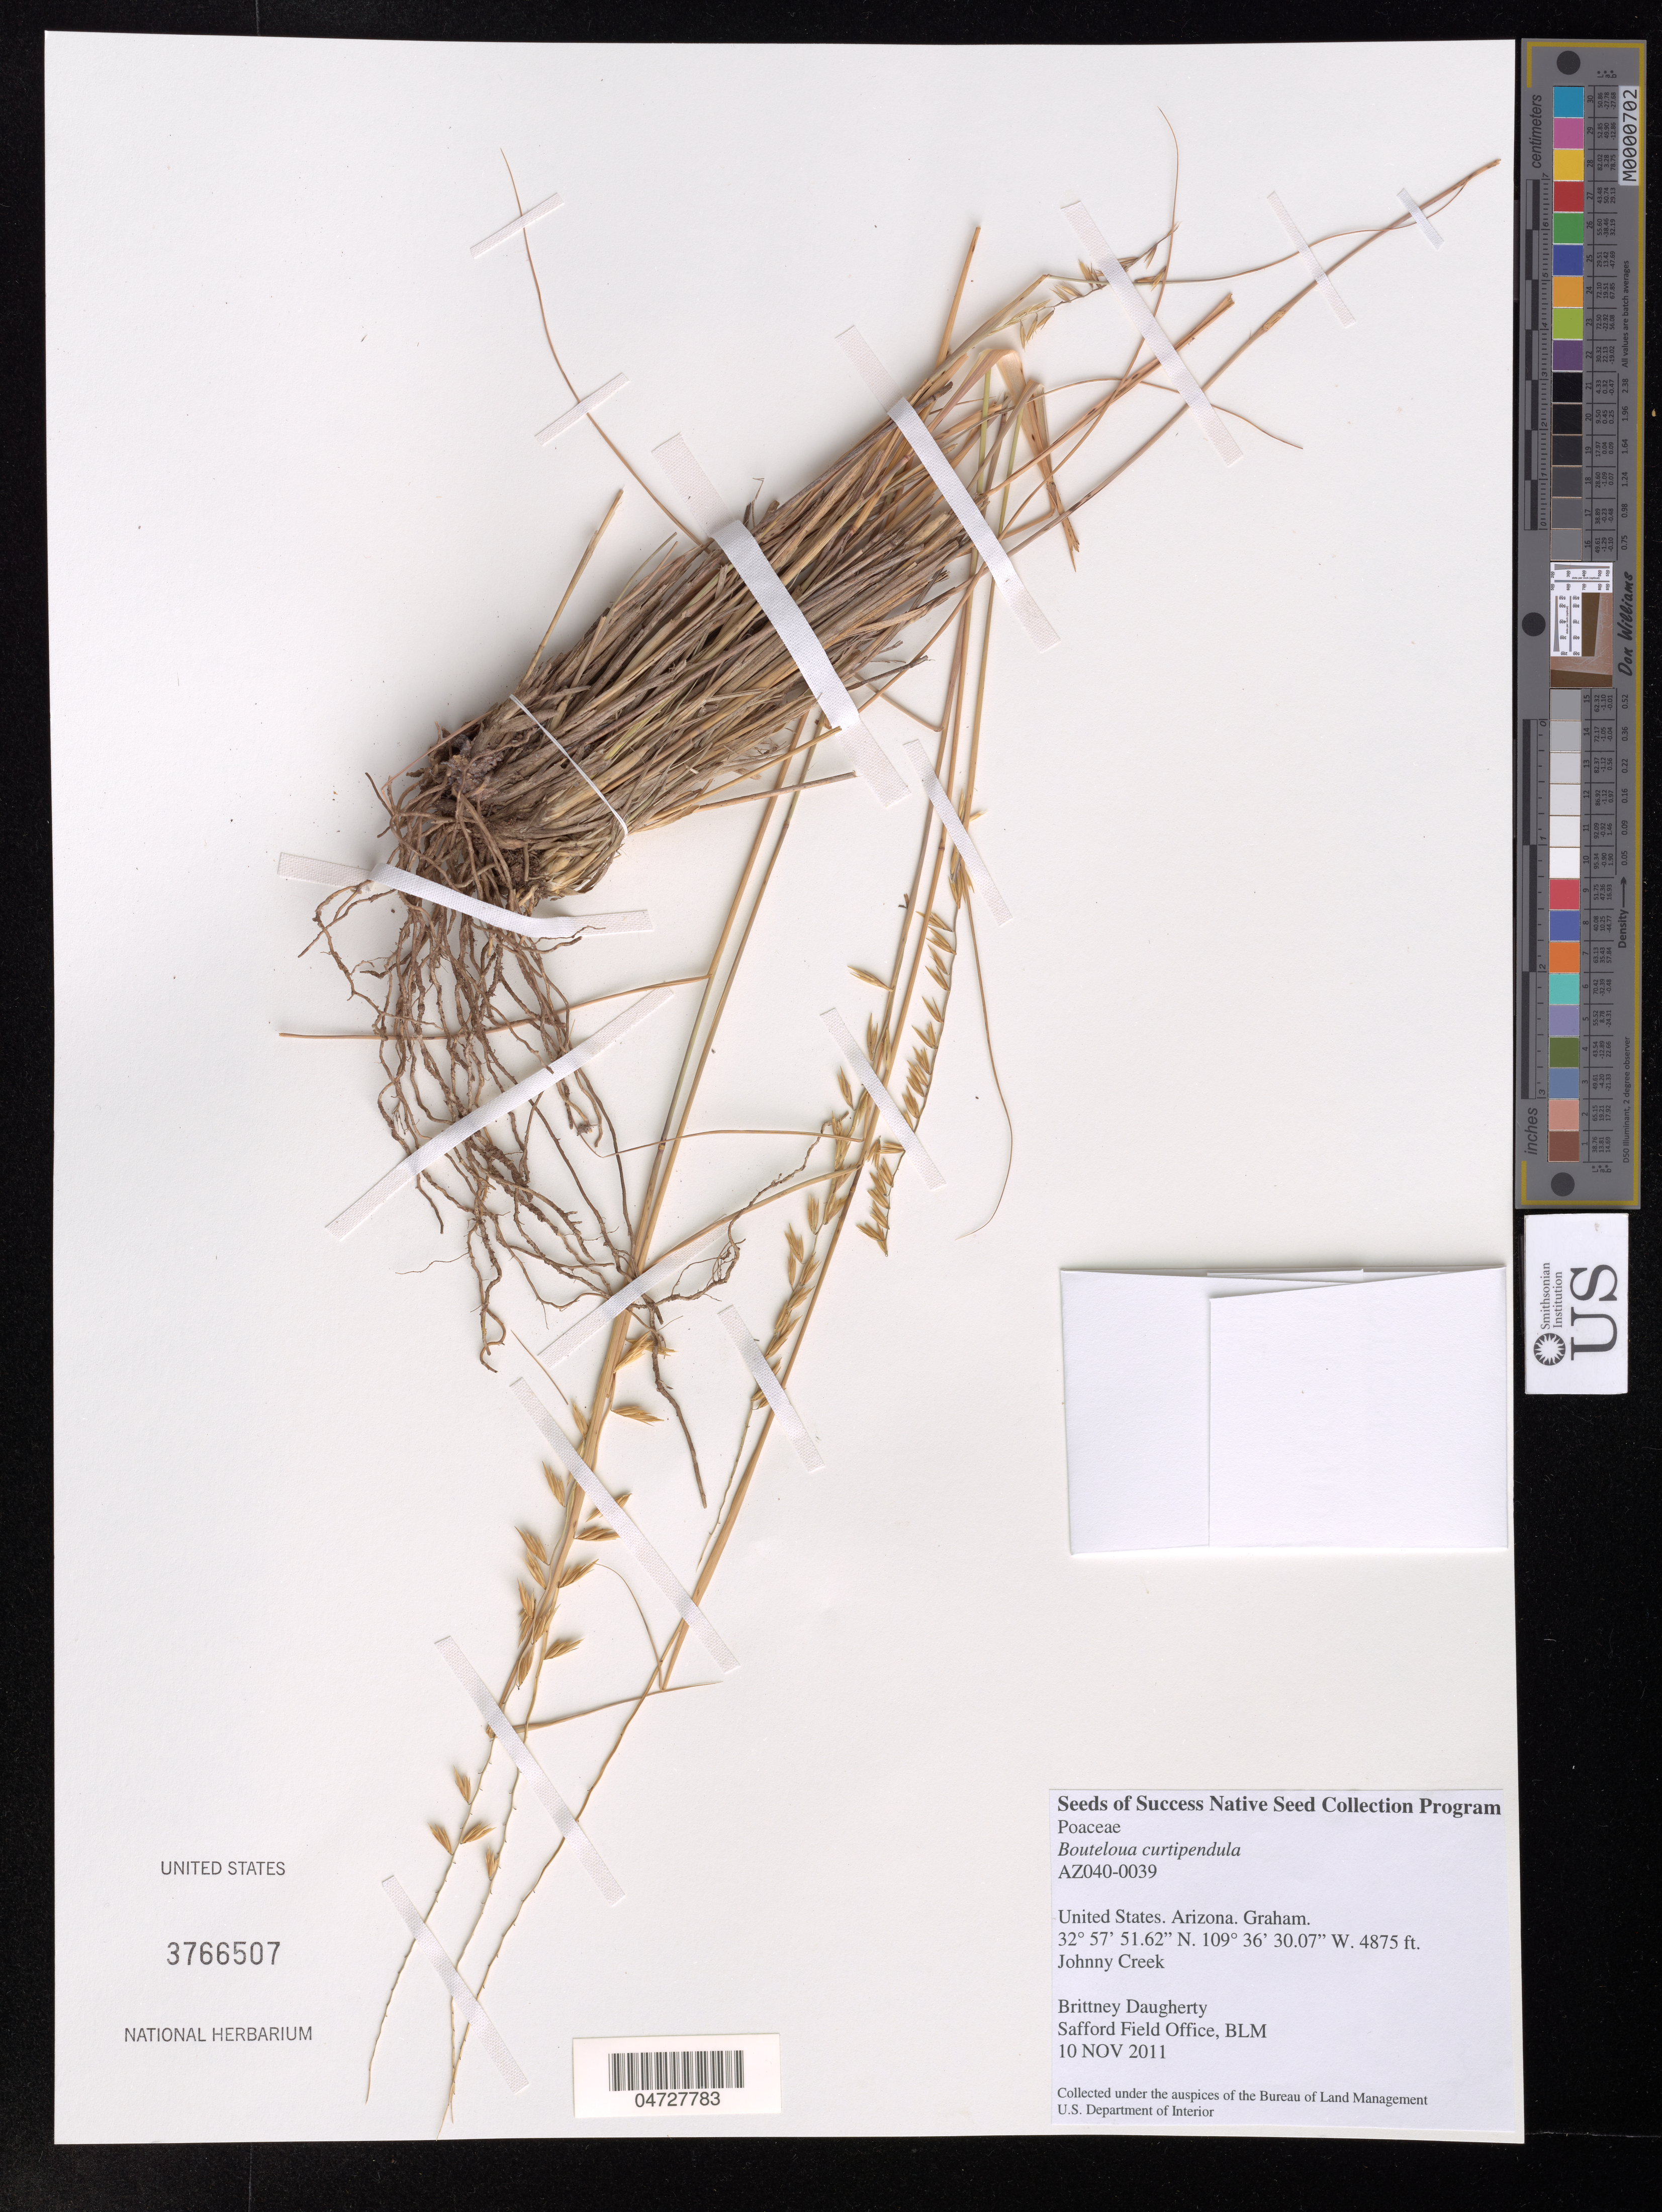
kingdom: Plantae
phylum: Tracheophyta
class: Liliopsida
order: Poales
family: Poaceae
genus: Bouteloua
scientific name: Bouteloua curtipendula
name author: (Michx.) Torr.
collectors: B. Daugherty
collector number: AZ040-0039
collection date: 2011-11-10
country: United States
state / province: Arizona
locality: Graham, Johnny Creek.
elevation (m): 1486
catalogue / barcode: US 3766507